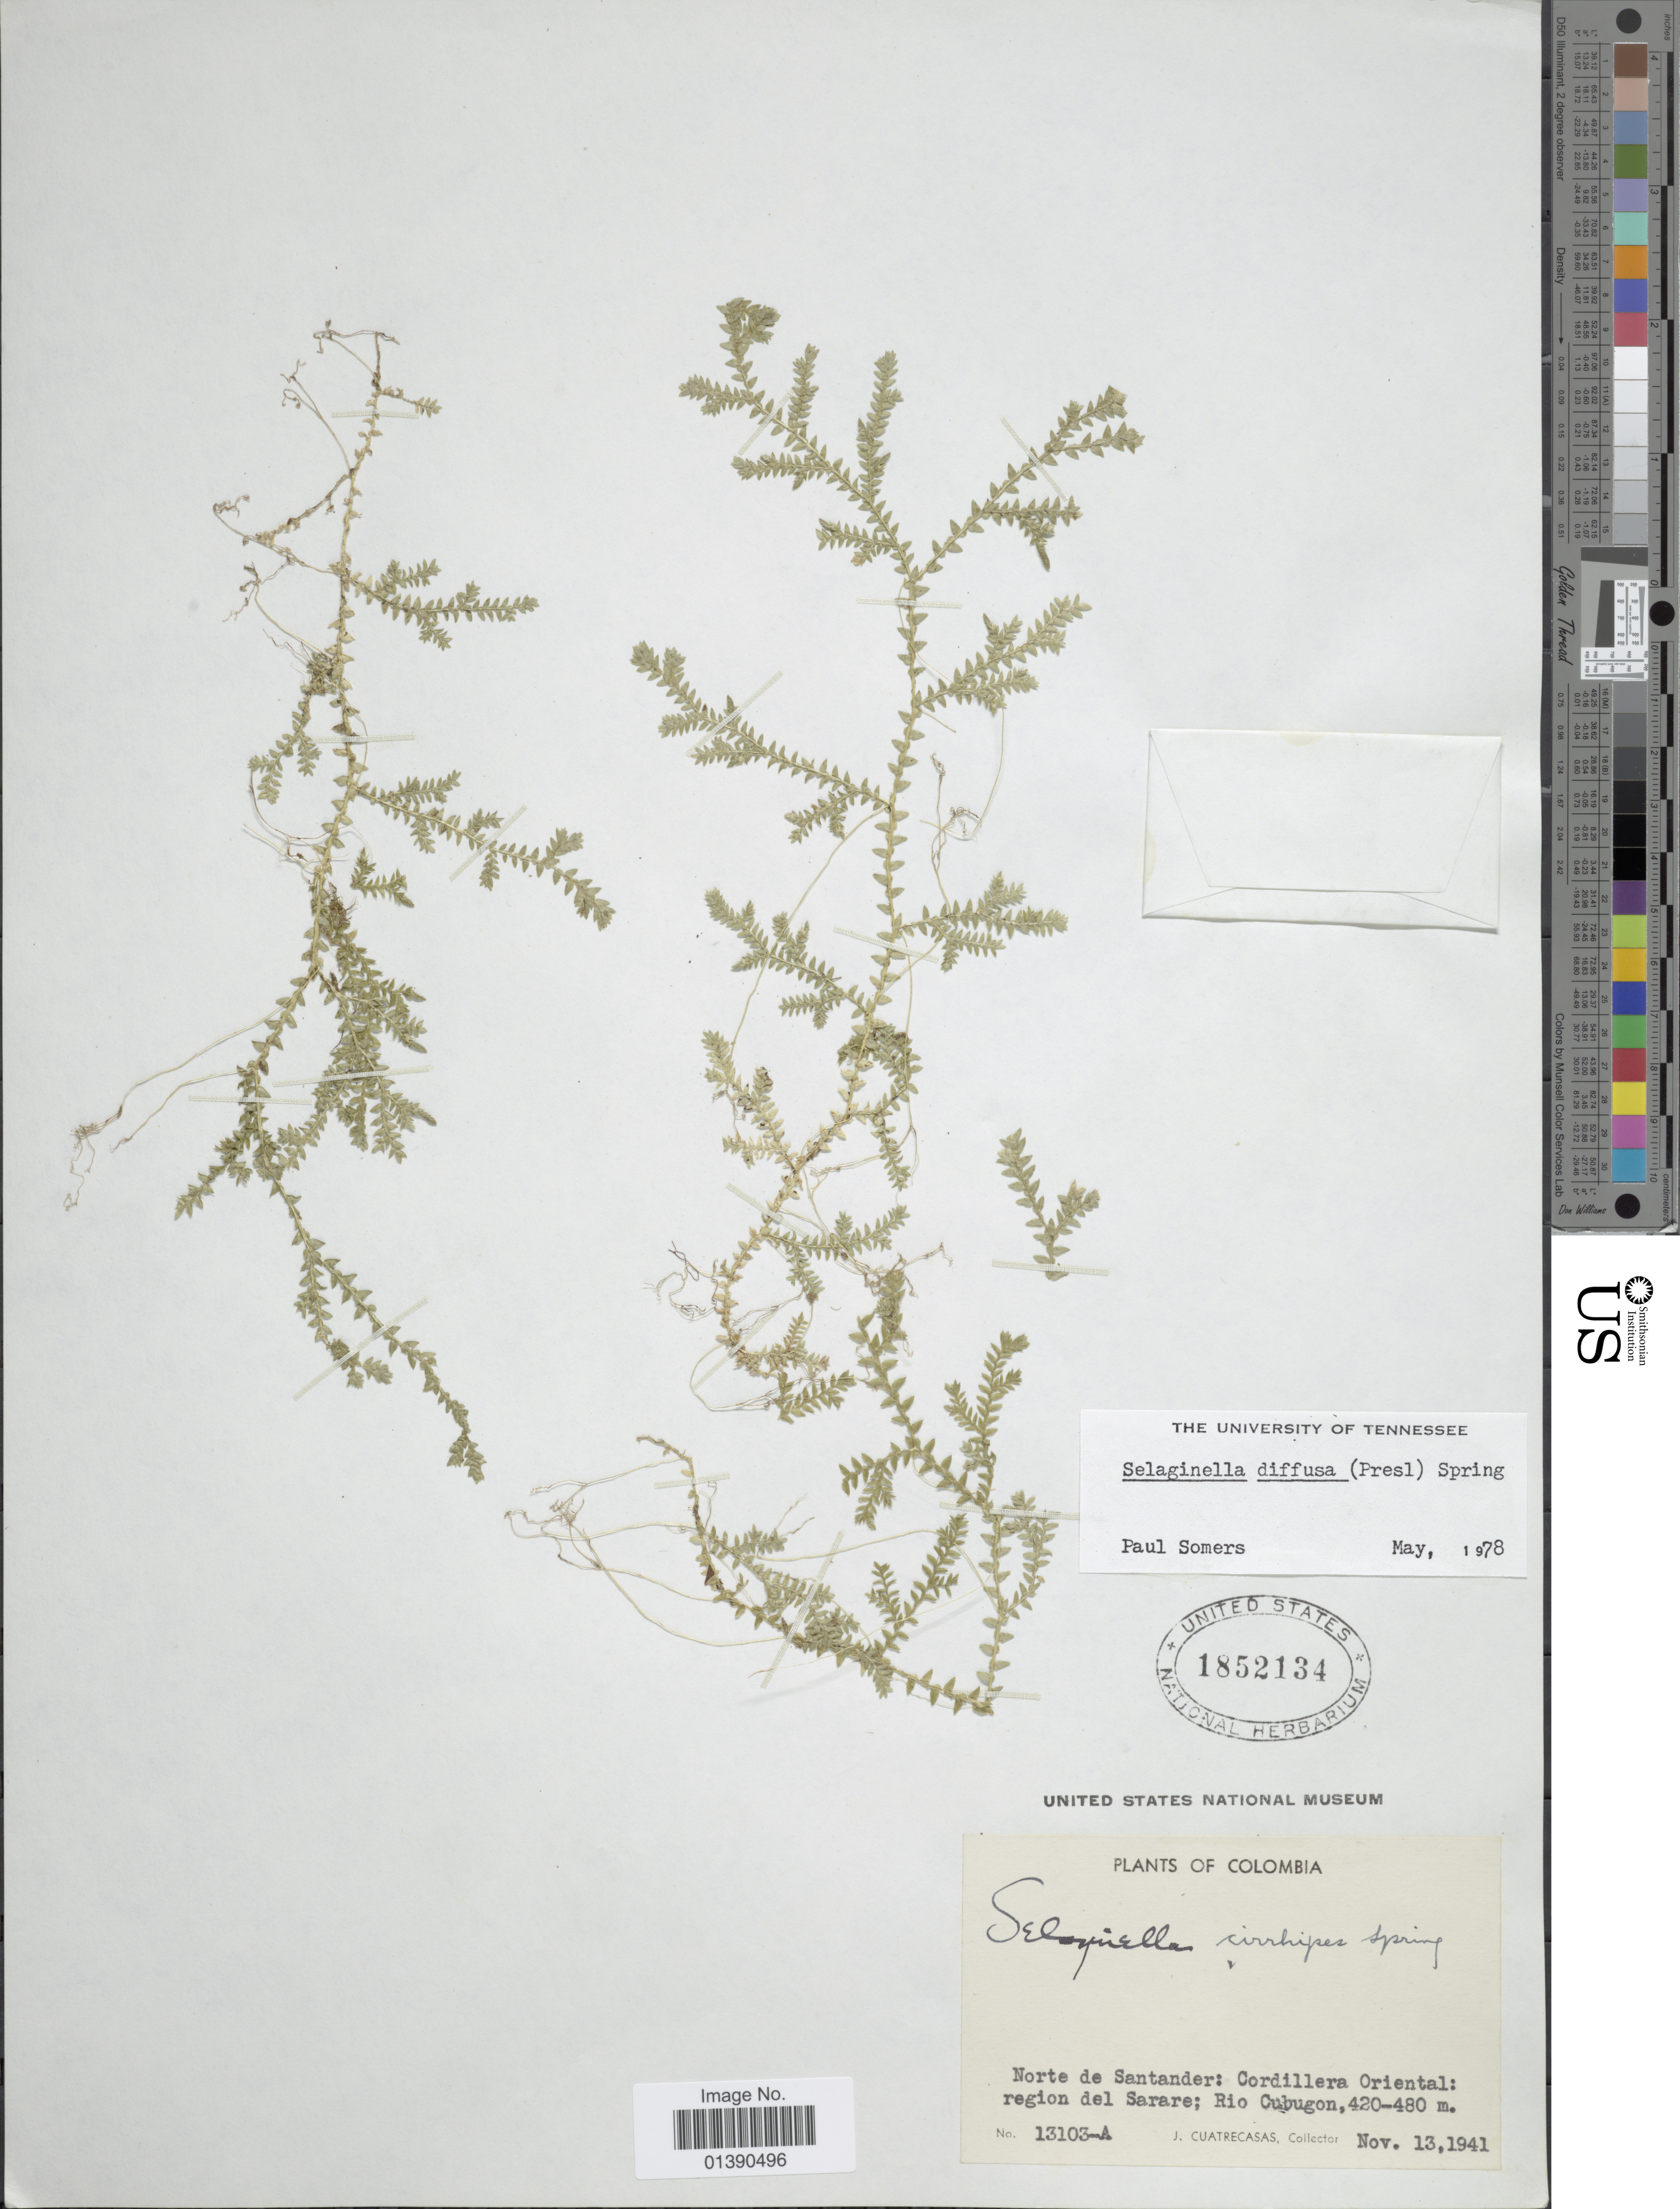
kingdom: Plantae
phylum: Tracheophyta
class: Lycopodiopsida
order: Selaginellales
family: Selaginellaceae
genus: Selaginella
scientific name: Selaginella diffusa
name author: (C. Presl) Spring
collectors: J. Cuatrecasas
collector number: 13103-A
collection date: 1941-11-13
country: Colombia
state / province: Norte de Santander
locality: Cordillera Oriental: region del Sarare; Rio Cubugon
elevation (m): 420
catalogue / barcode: US 1852134